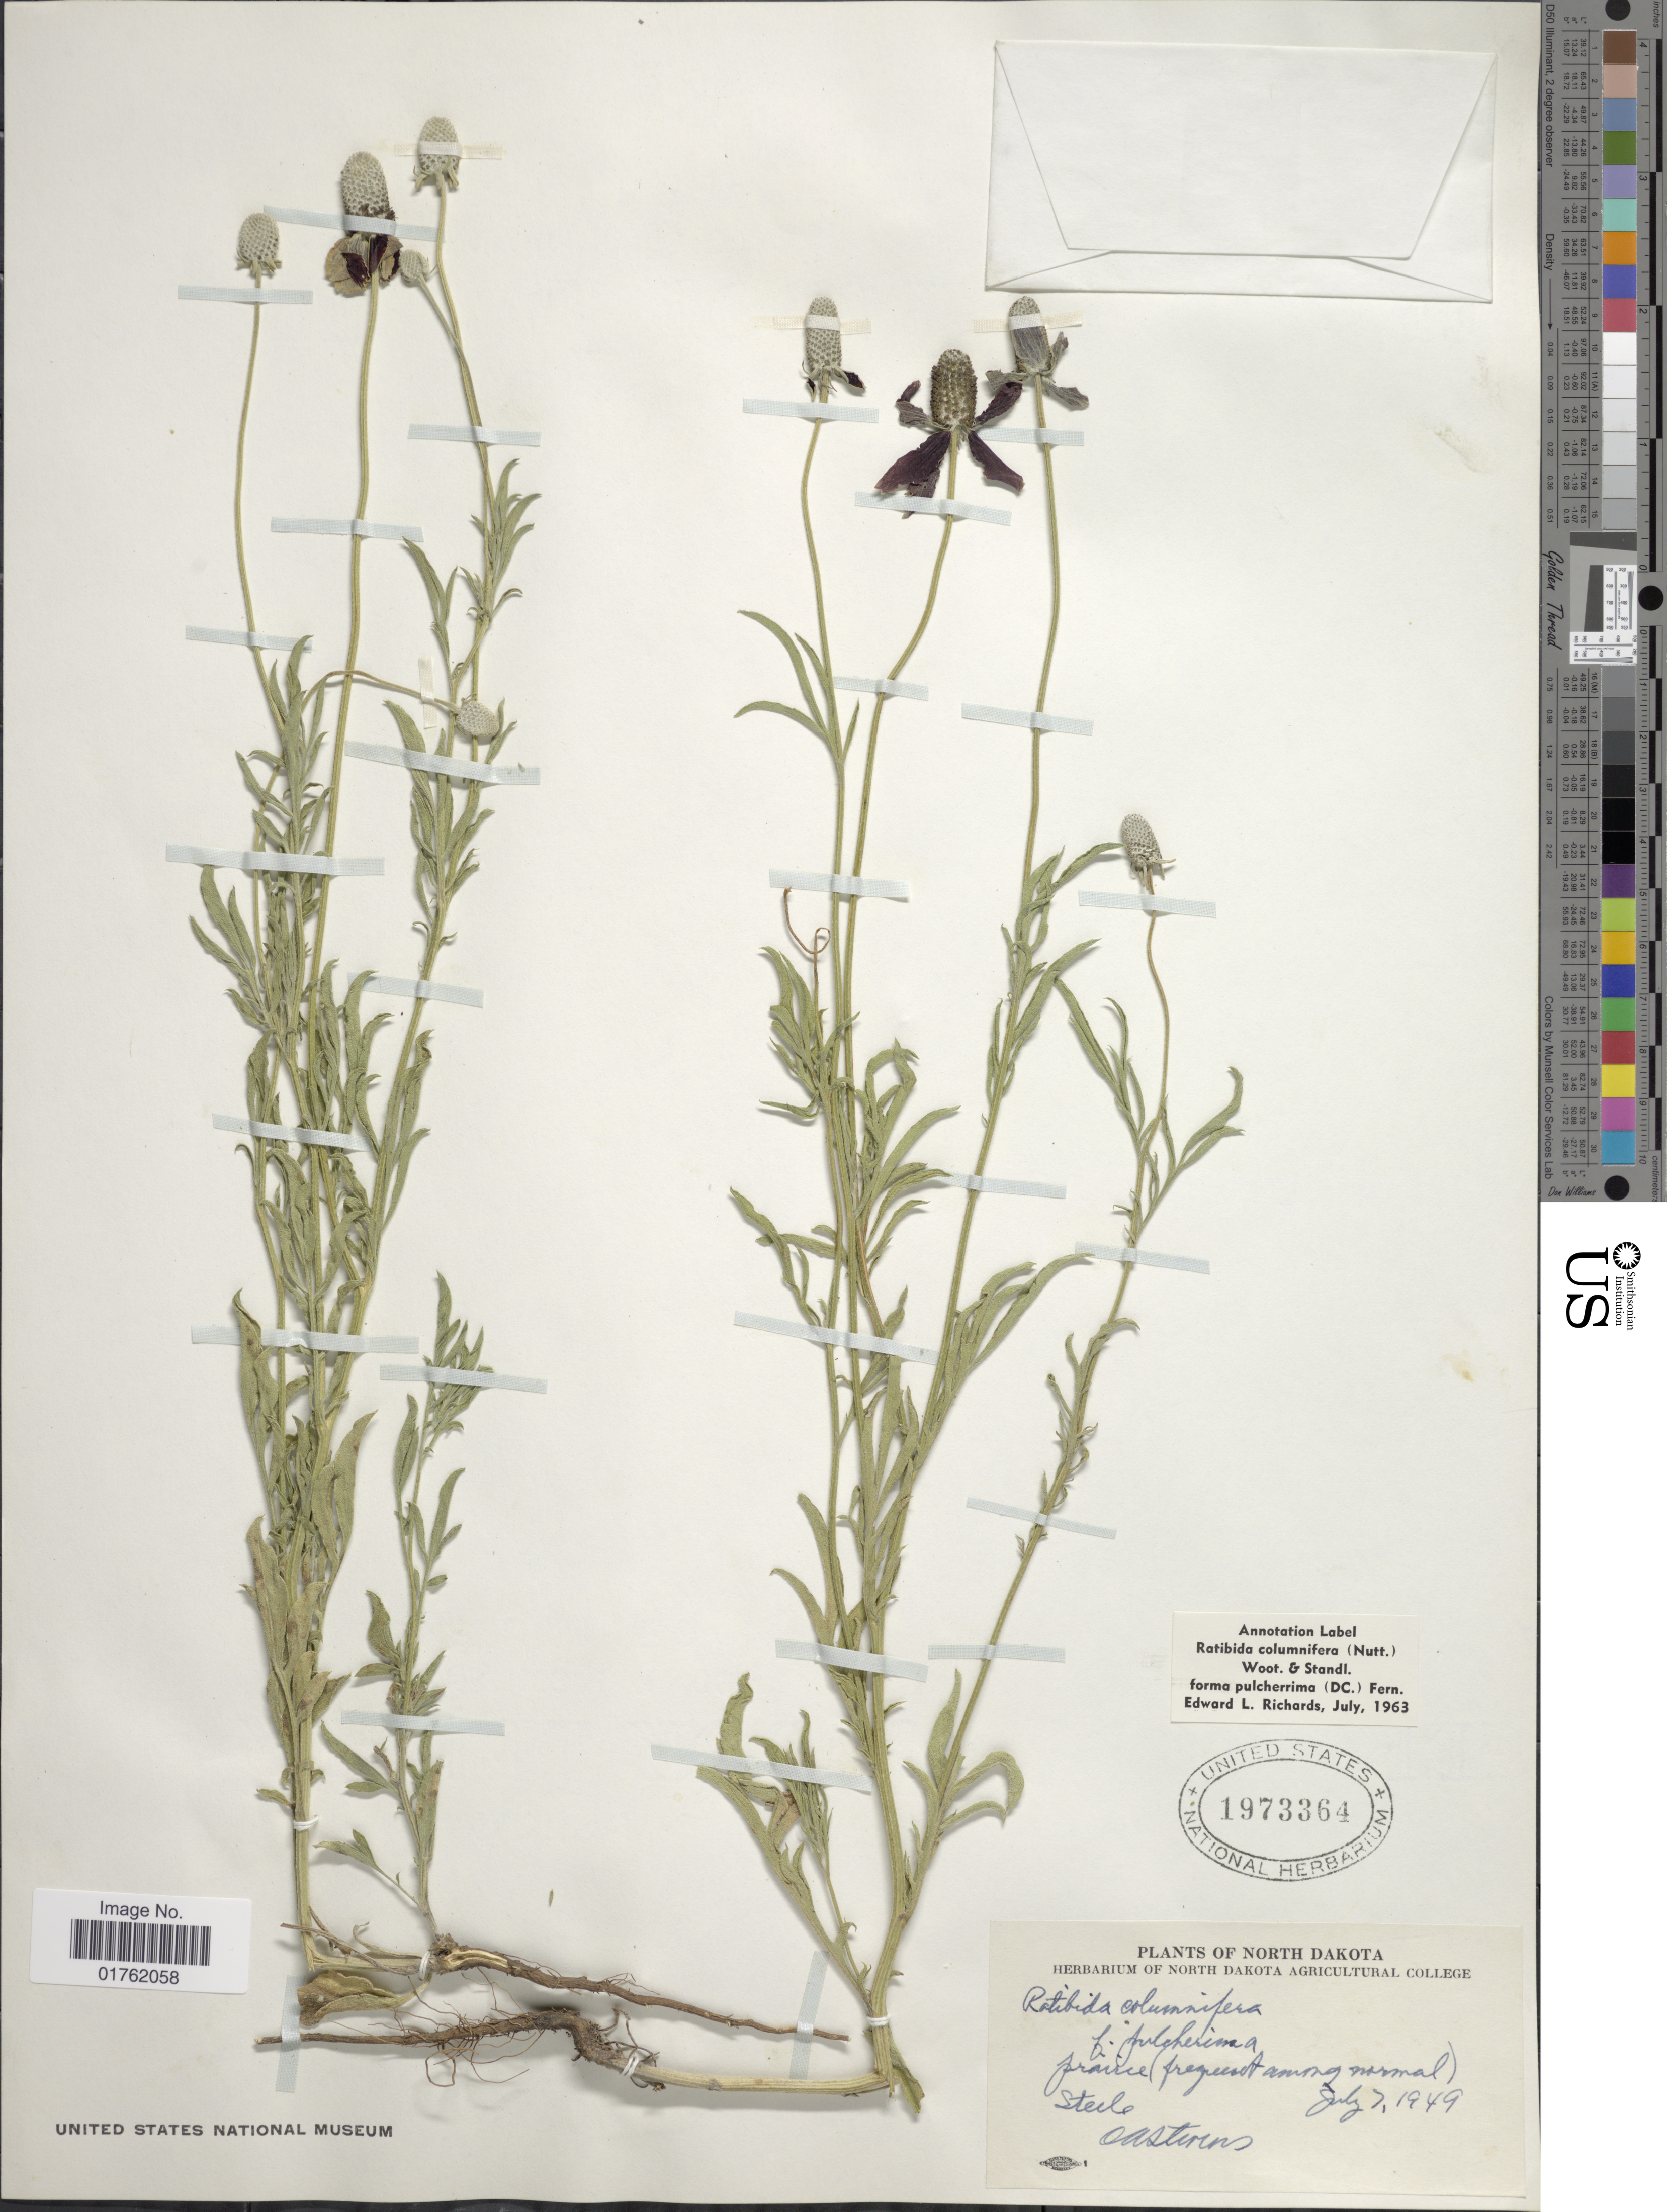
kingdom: Plantae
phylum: Tracheophyta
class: Magnoliopsida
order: Asterales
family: Asteraceae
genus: Ratibida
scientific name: Ratibida columnaris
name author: (Pursh) D. Don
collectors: -- Steele & O. A. Stevens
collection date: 1949-07-07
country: United States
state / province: North Dakota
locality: Prairie (frequent among normal)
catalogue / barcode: US 1973364